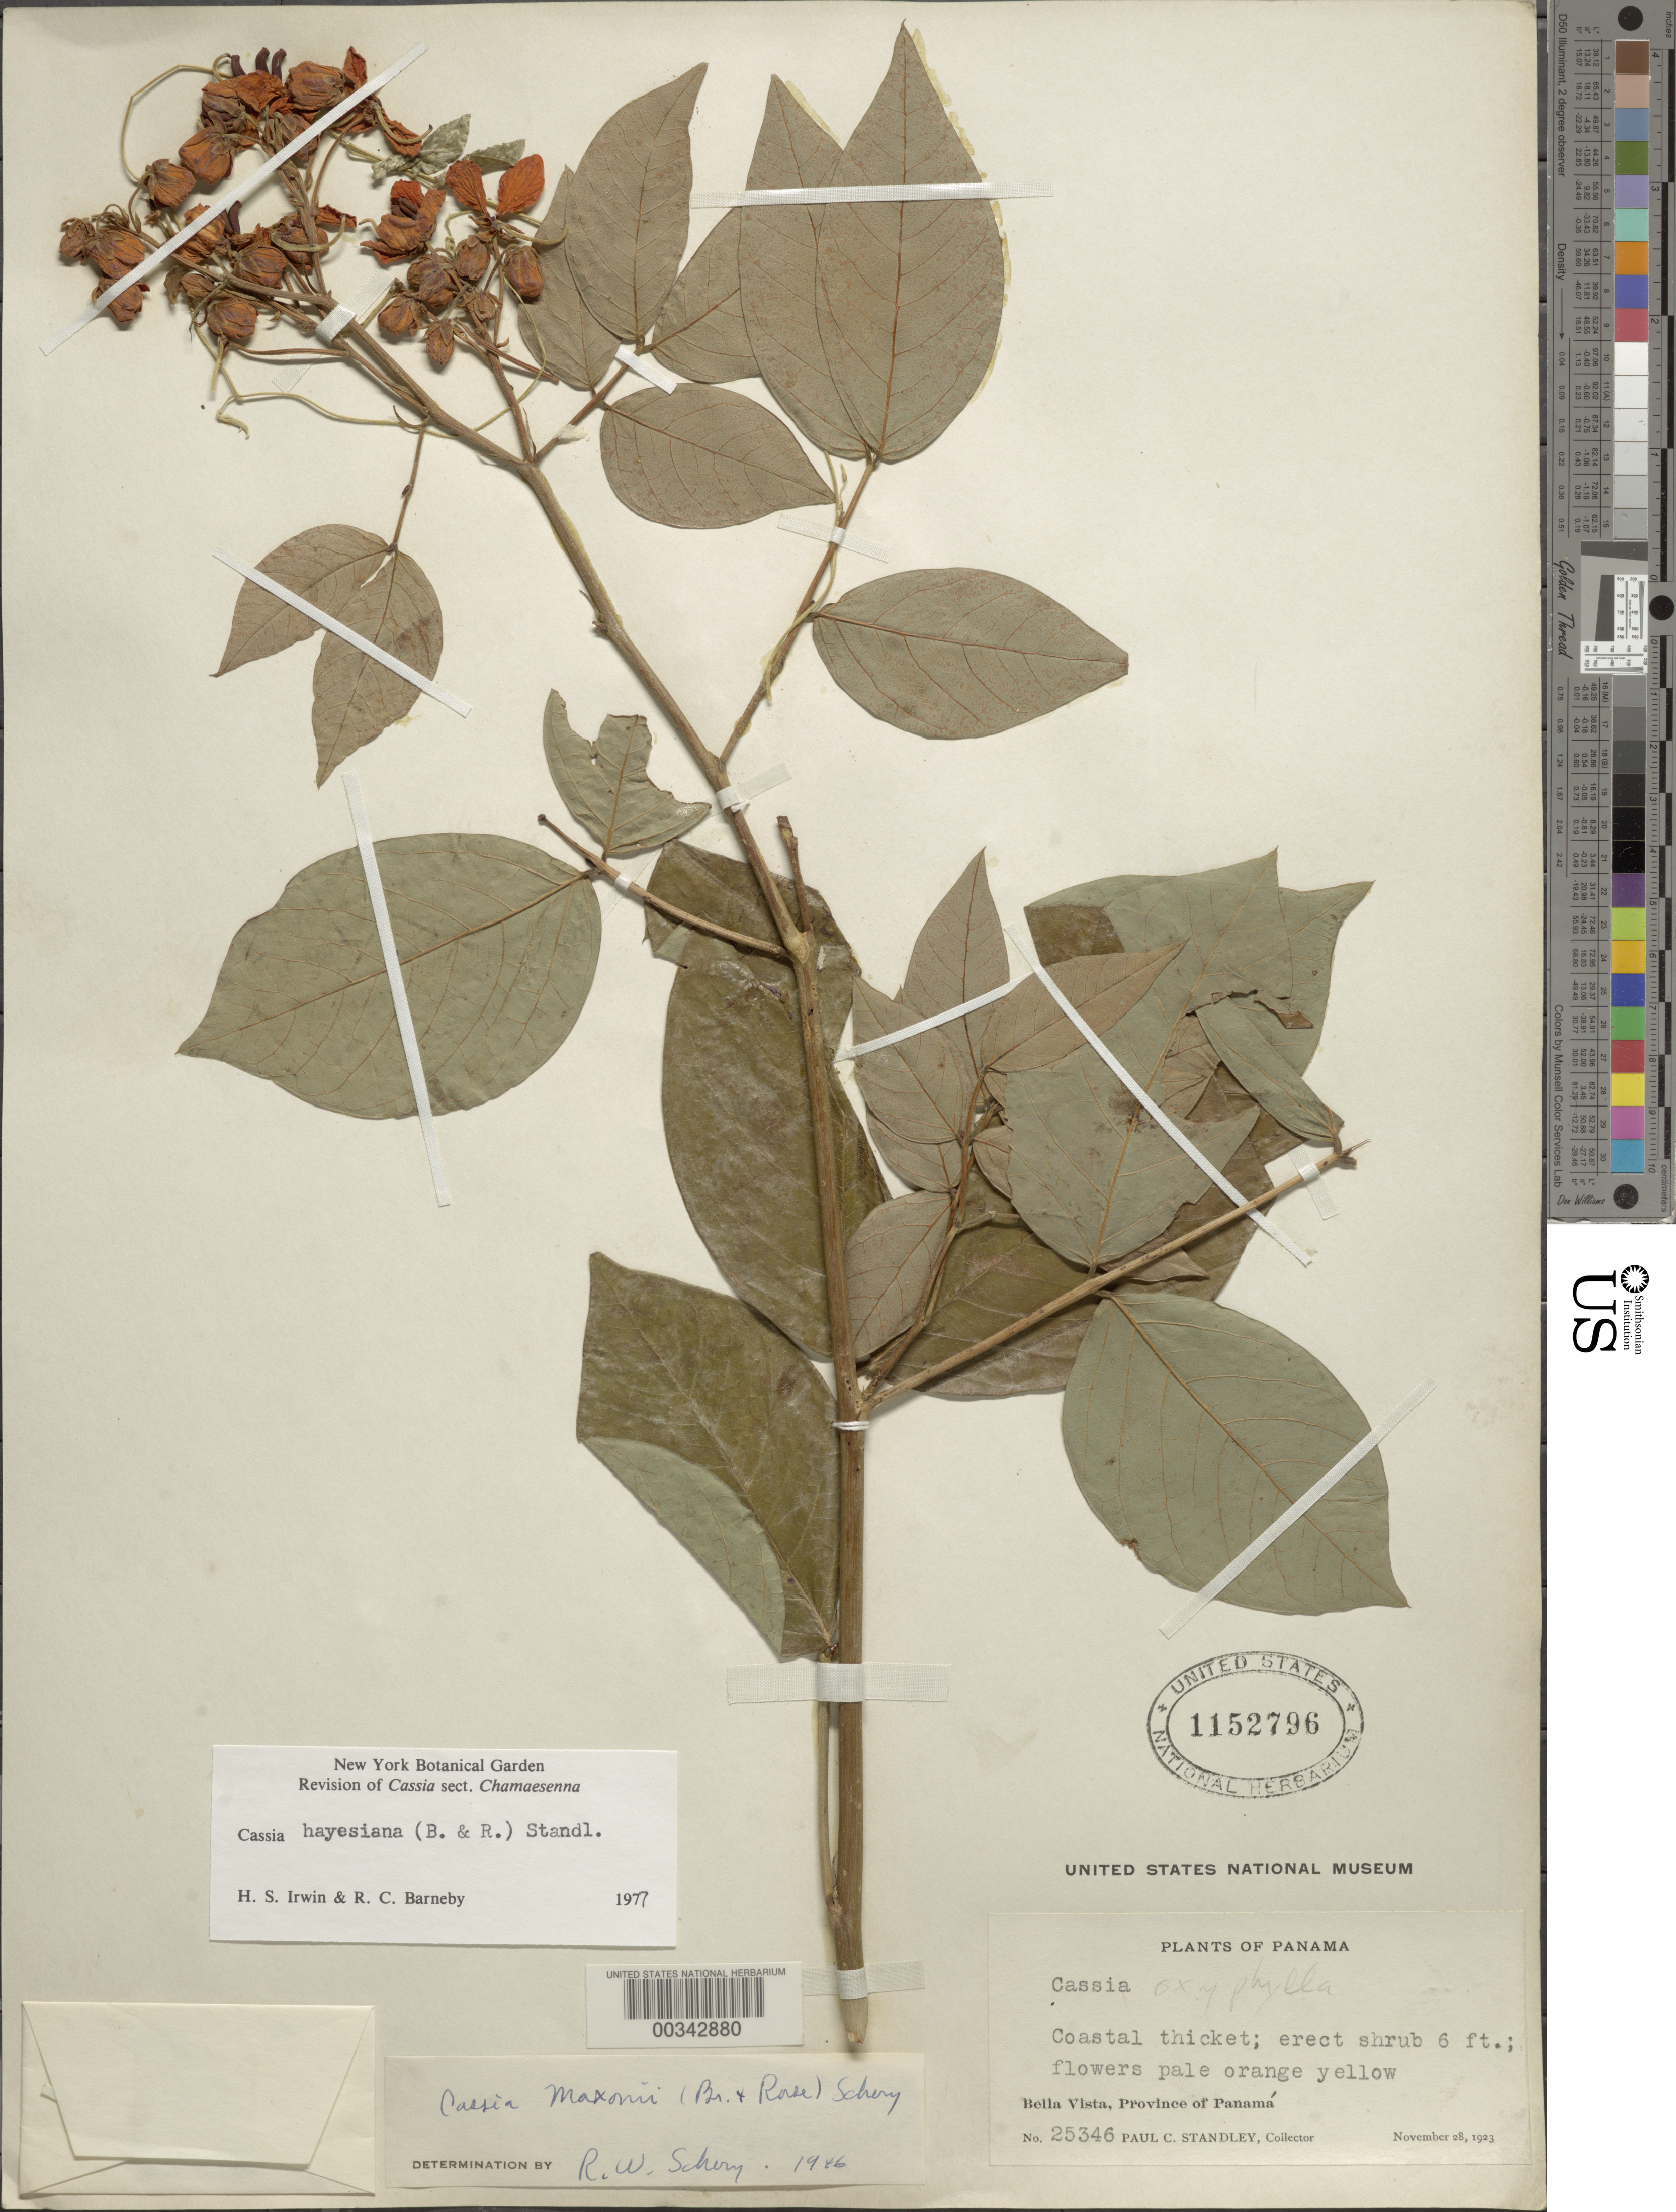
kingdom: Plantae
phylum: Tracheophyta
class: Magnoliopsida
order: Fabales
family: Fabaceae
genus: Senna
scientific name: Senna hayesiana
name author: (Britton & Rose) H.S. Irwin & Barneby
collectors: P. C. Standley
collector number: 25346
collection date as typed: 28 Nov 1923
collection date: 1923-11-28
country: Panama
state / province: Panamá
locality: Bella Vista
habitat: Coastal thicket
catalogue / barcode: US 1152796